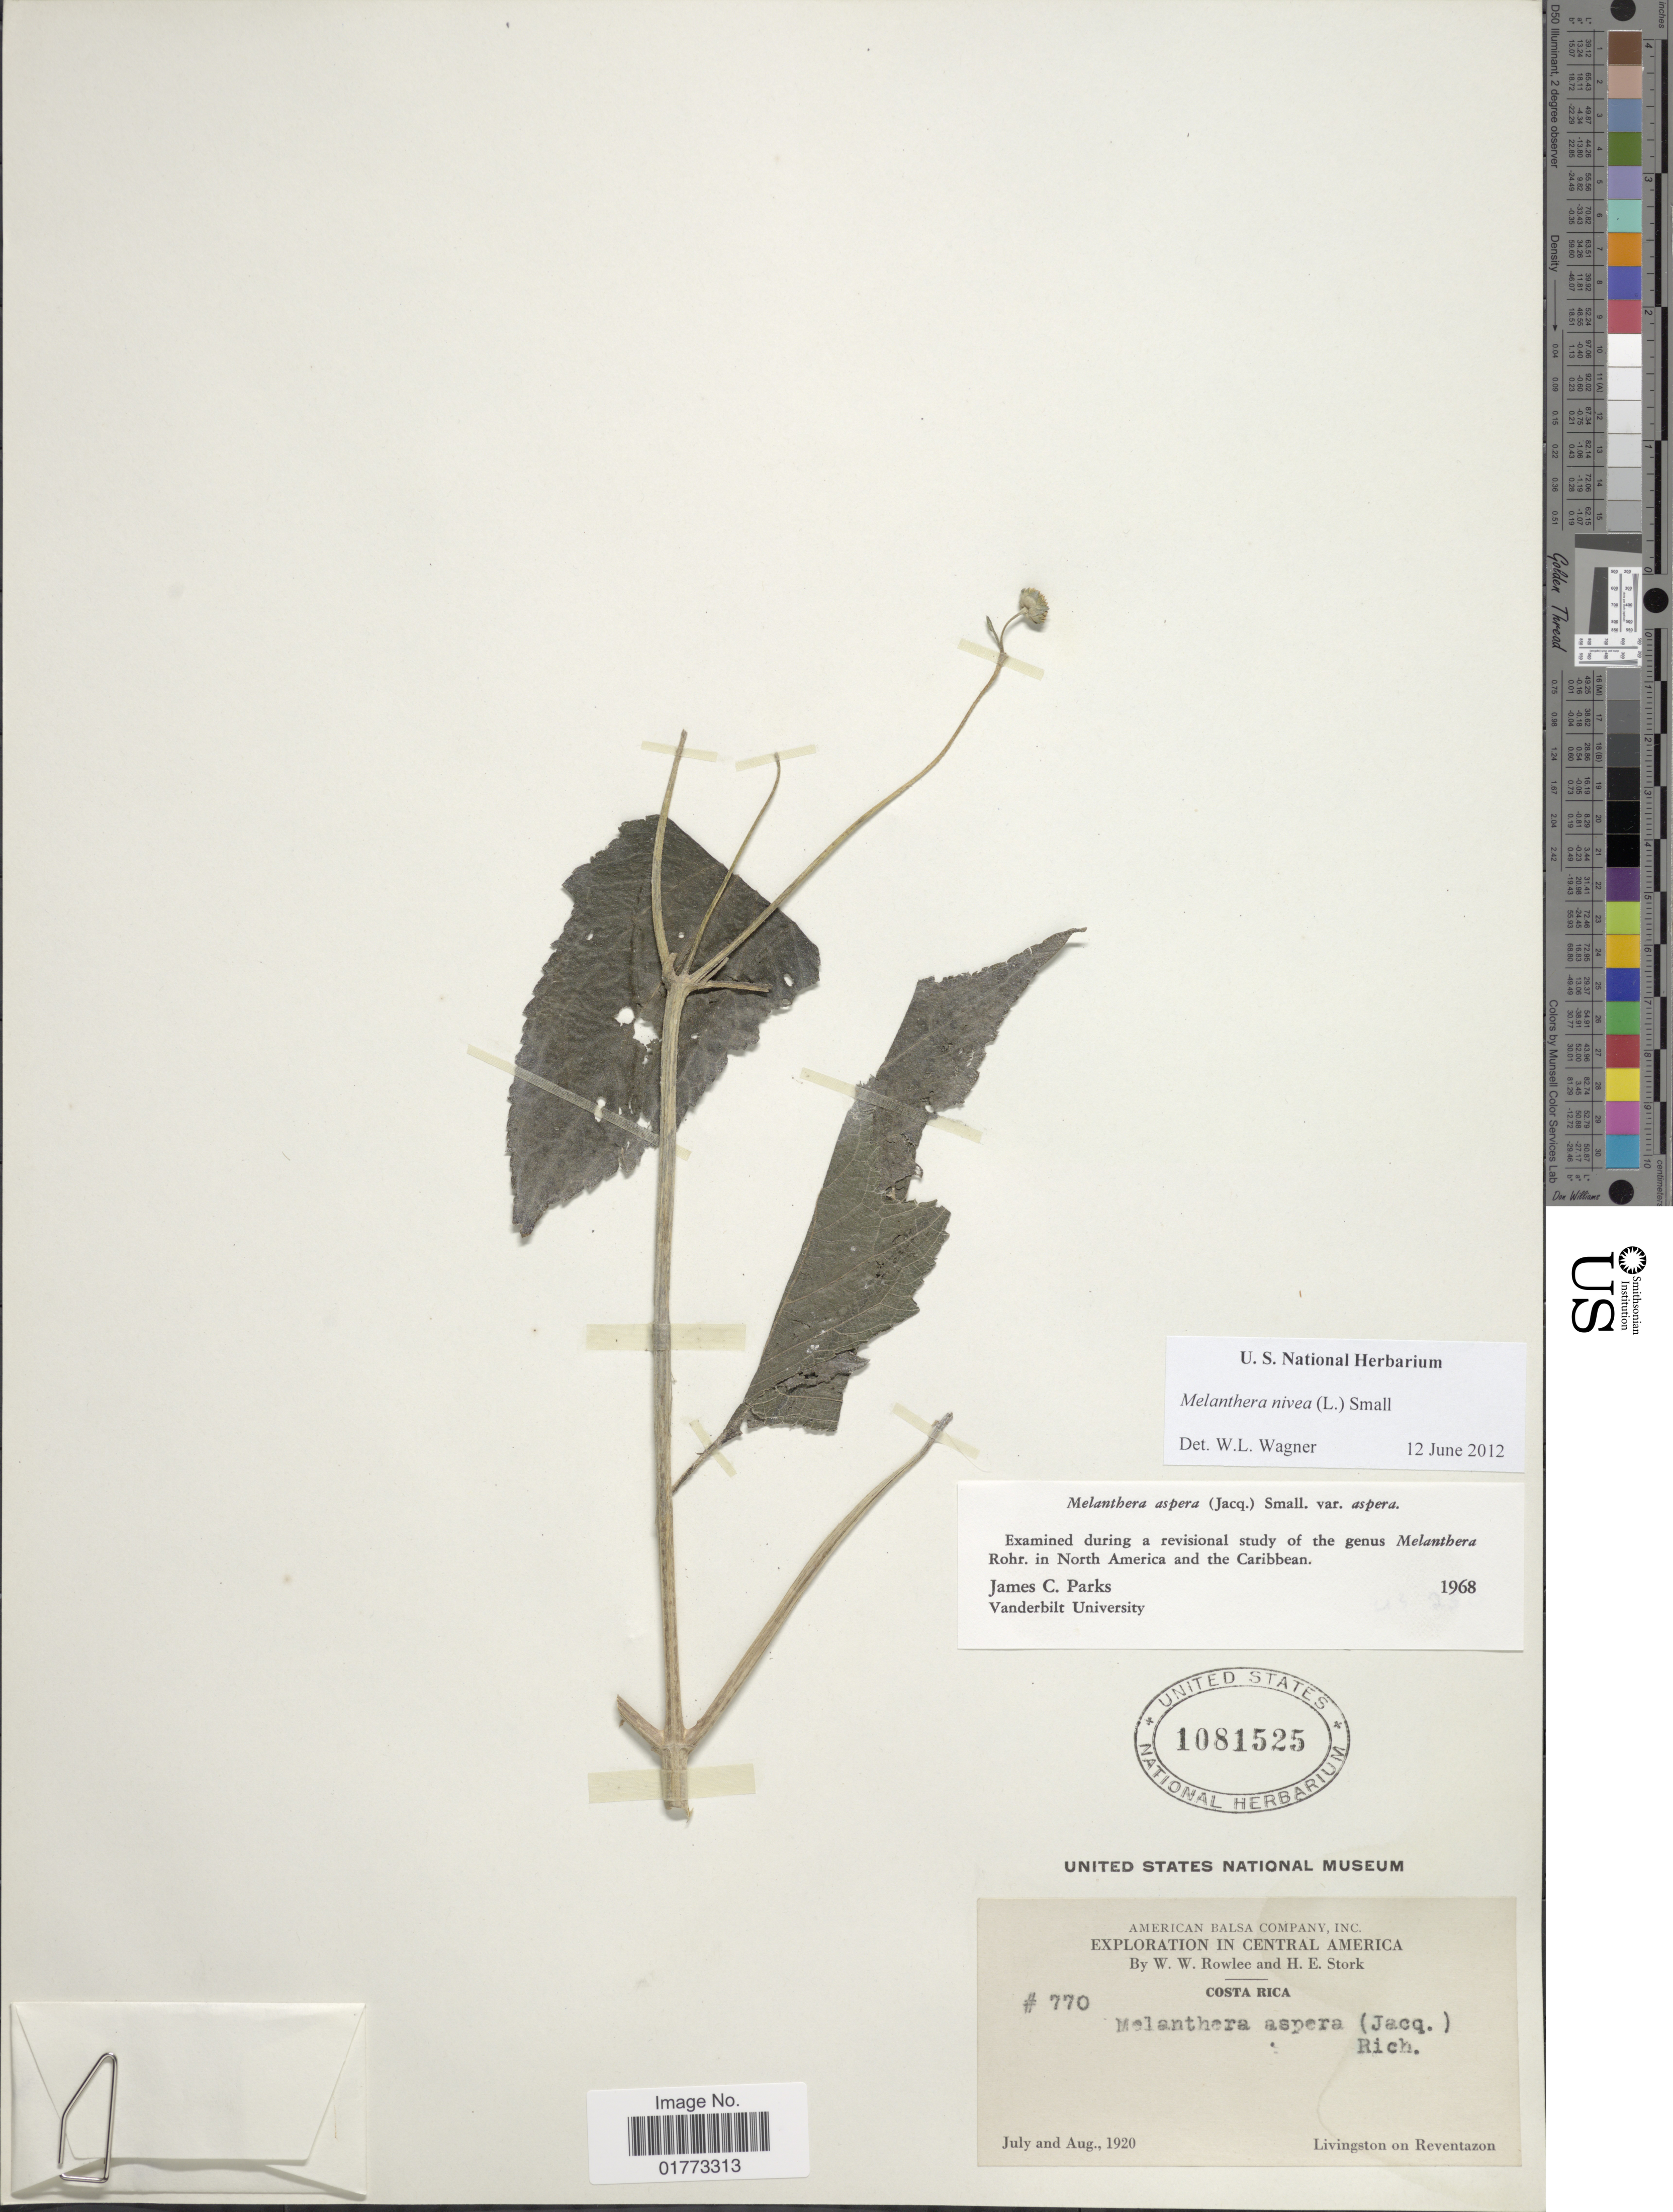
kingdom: Plantae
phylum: Tracheophyta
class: Magnoliopsida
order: Asterales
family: Asteraceae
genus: Melanthera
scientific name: Melanthera nivea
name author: (L.) Small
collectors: W. W. Rowlee & H. E. Stork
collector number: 770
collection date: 1920-07/1920-08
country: Costa Rica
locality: Livingston on Reventazon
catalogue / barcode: US 1081525